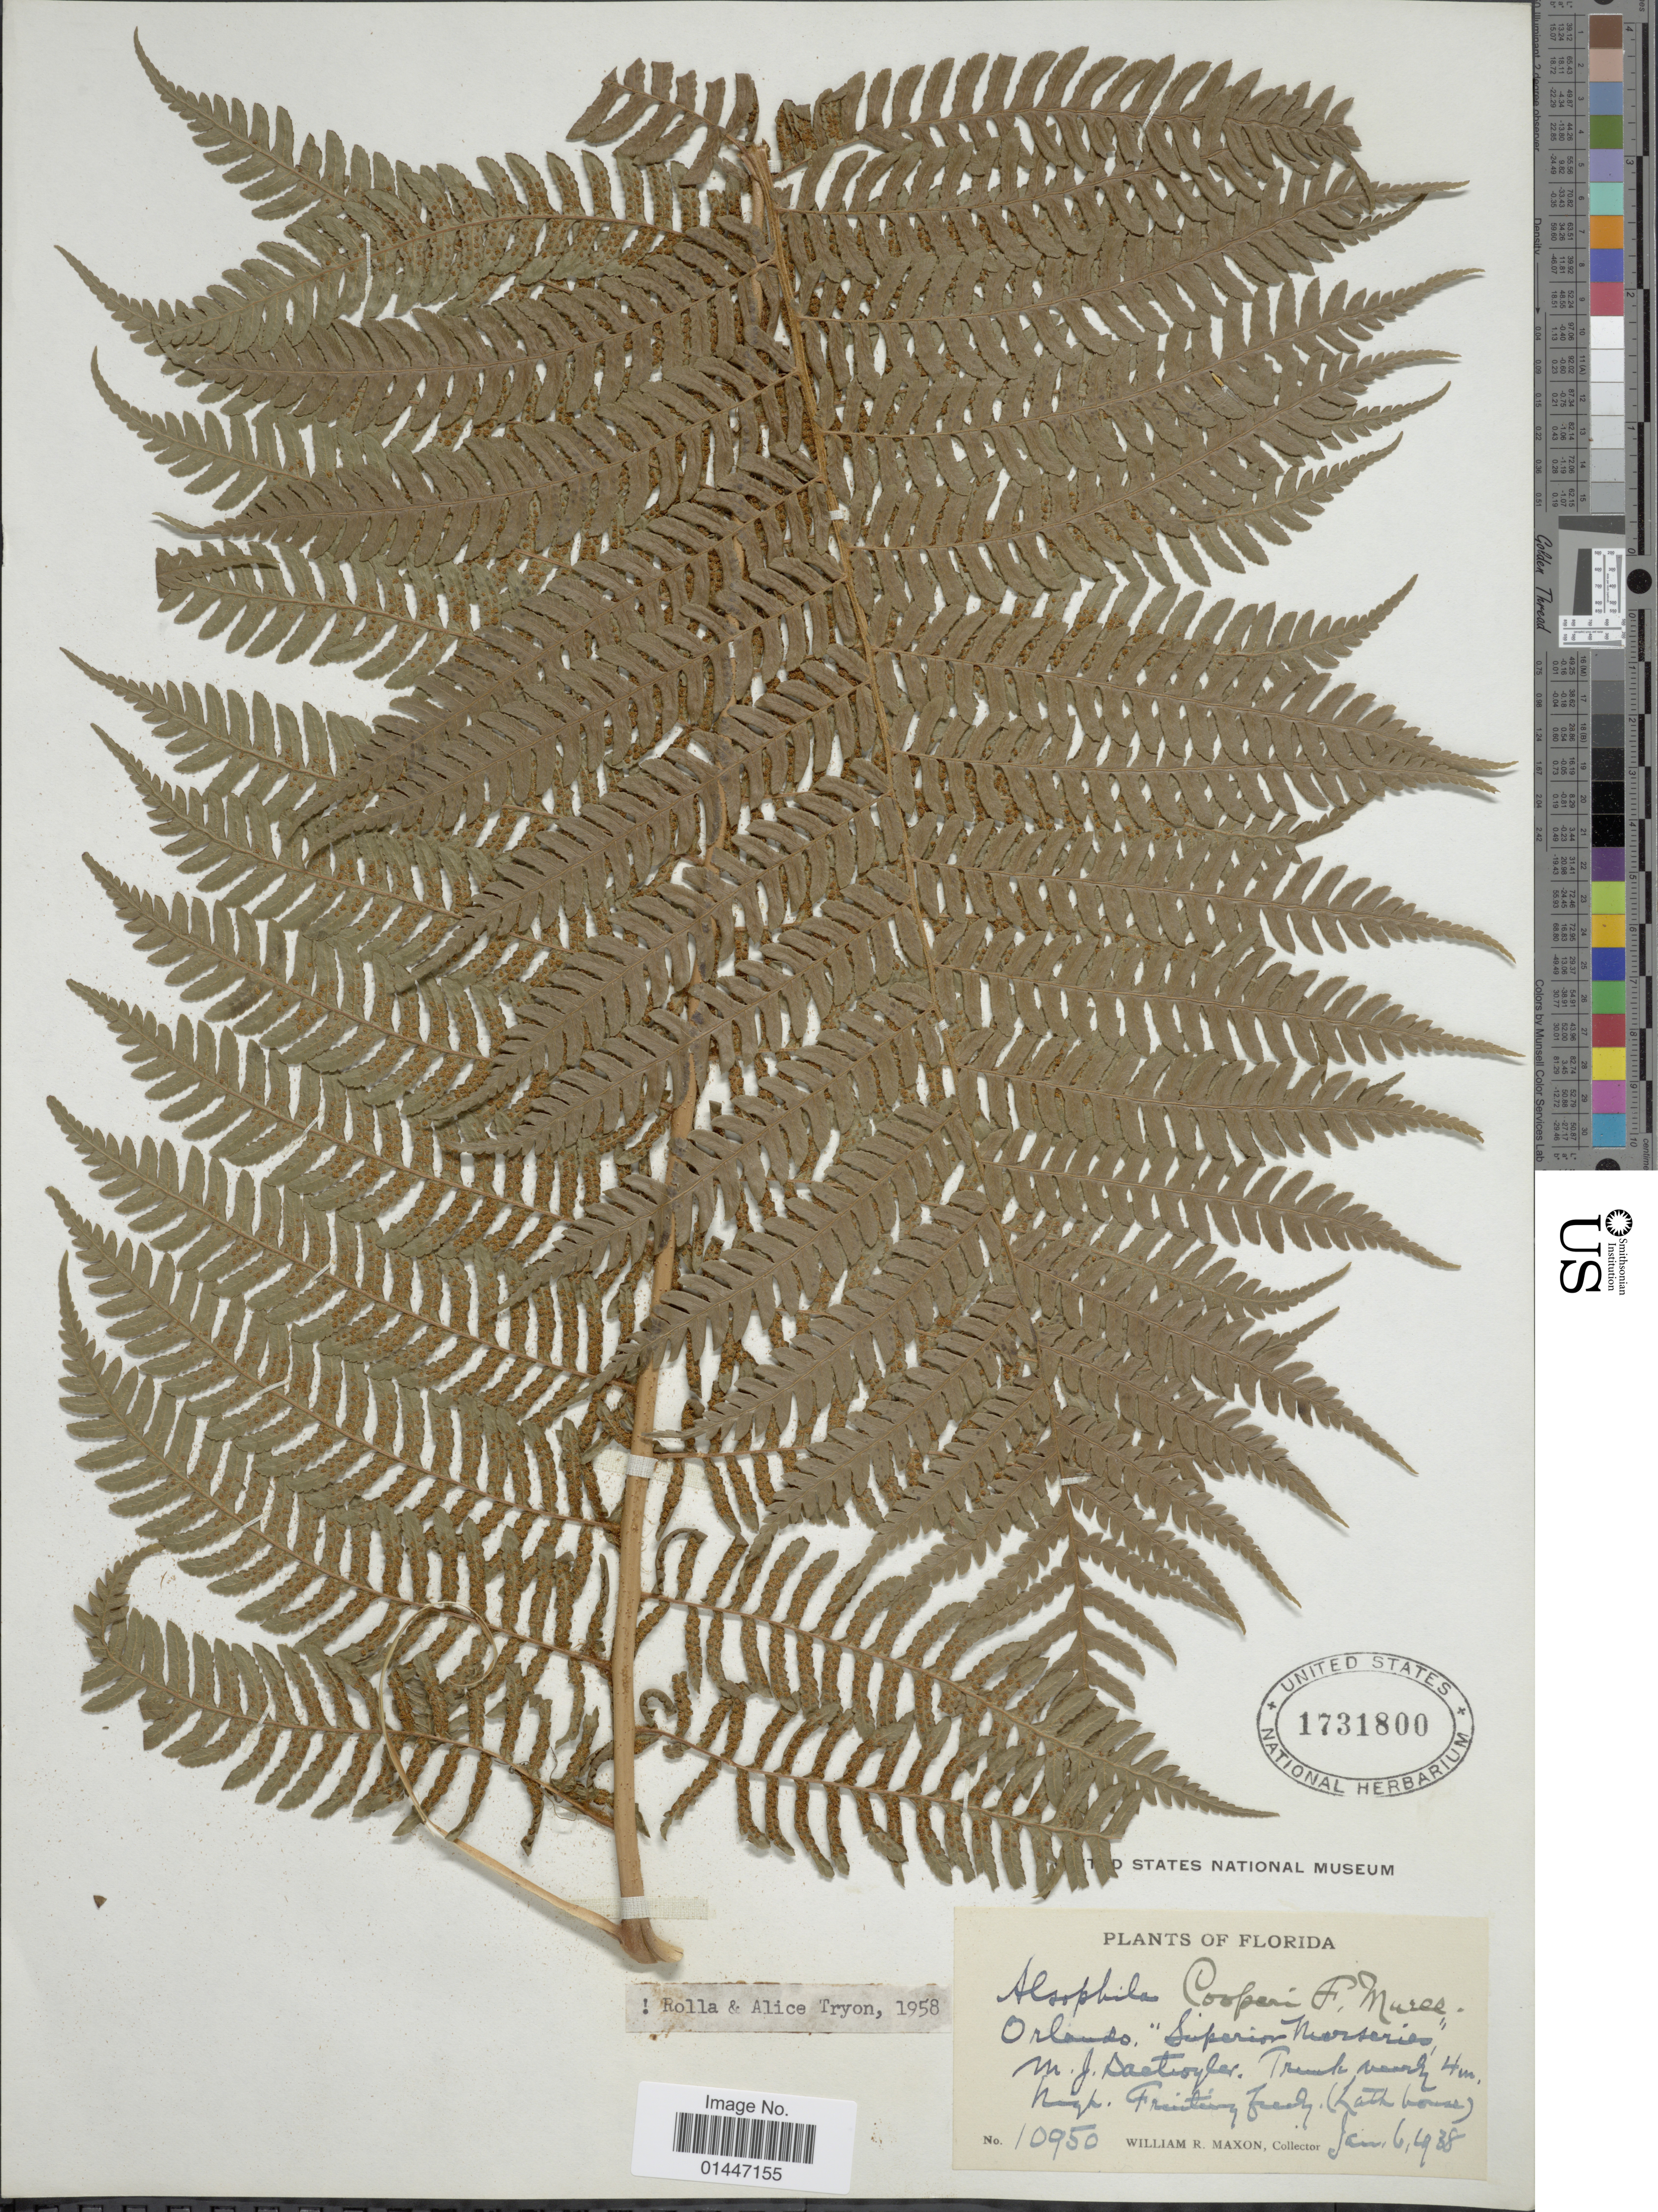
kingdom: Plantae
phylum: Tracheophyta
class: Polypodiopsida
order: Cyatheales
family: Cyatheaceae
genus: Sphaeropteris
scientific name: Sphaeropteris cooperi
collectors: W. R. Maxon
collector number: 10950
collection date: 1938-01-06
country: United States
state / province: Florida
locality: Orlando, "Superior Nurseries" M. J. Daetwyler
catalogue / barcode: US 1731800